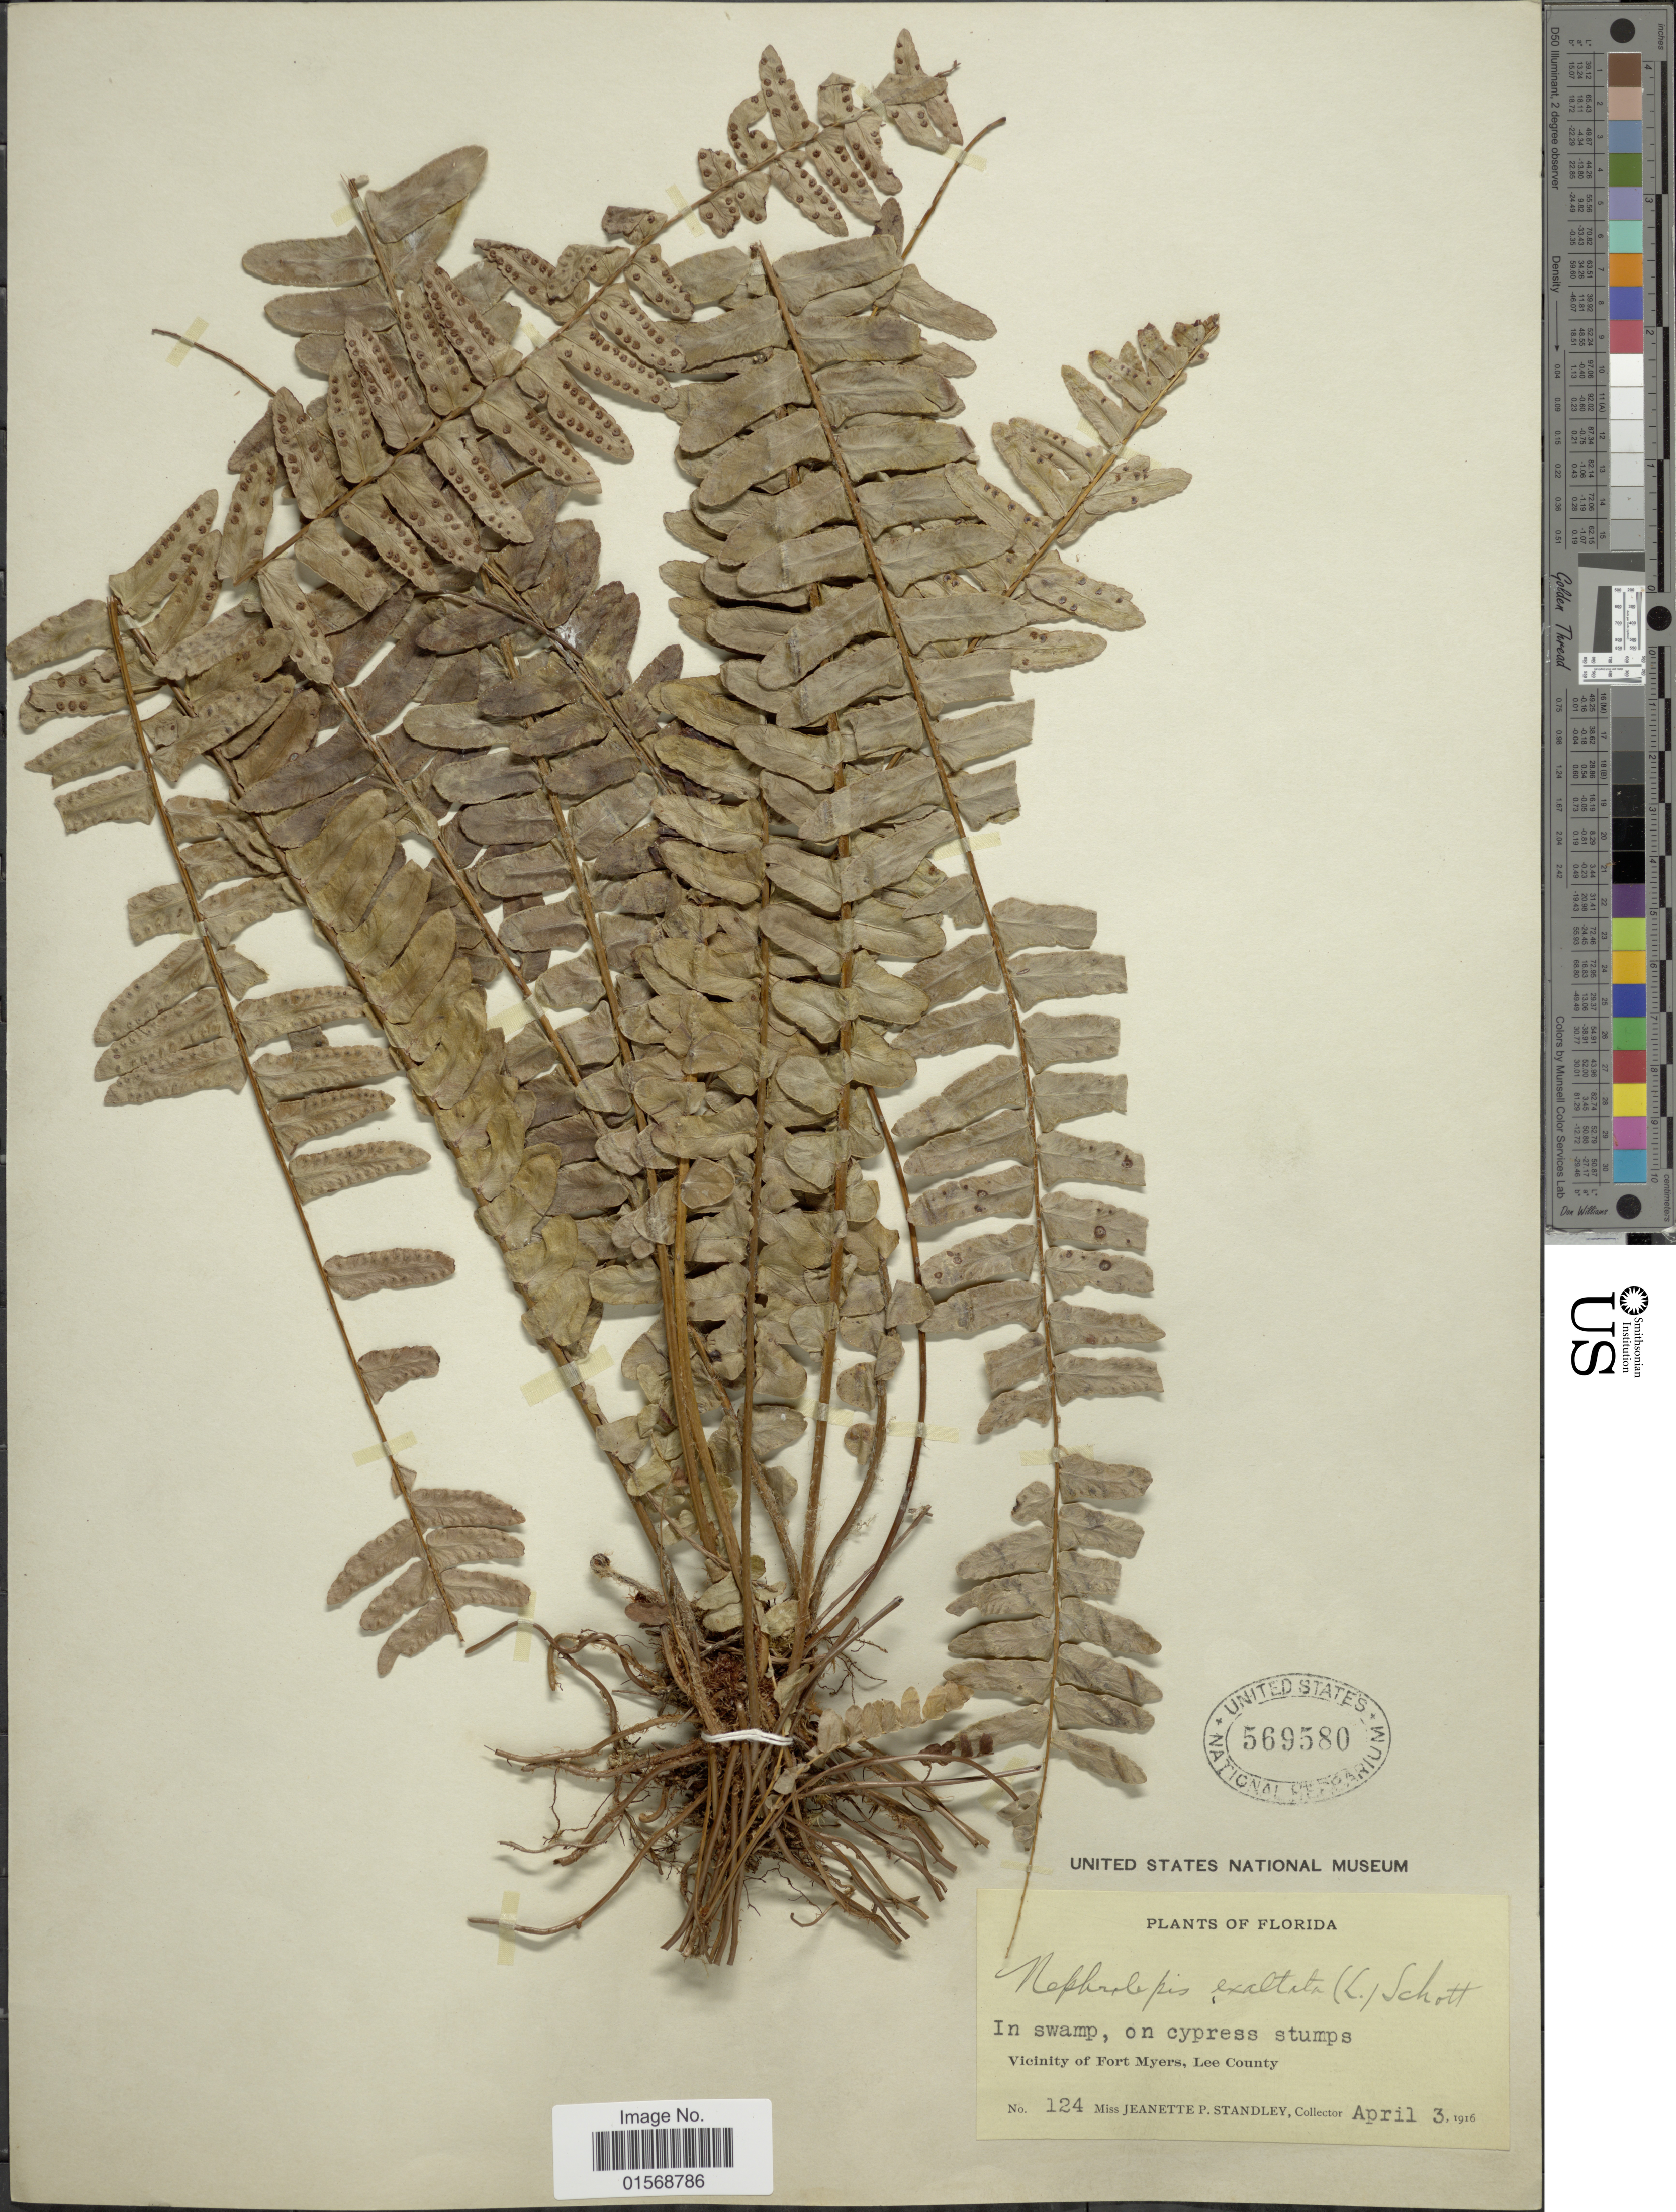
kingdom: Plantae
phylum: Tracheophyta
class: Polypodiopsida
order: Polypodiales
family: Nephrolepidaceae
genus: Nephrolepis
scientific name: Nephrolepis exaltata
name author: (L.) Schott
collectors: J. P. Standley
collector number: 124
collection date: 1916-04-03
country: United States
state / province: Florida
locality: Florida, Vicinity of Fort Myers, Lee County.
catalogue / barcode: US 569580